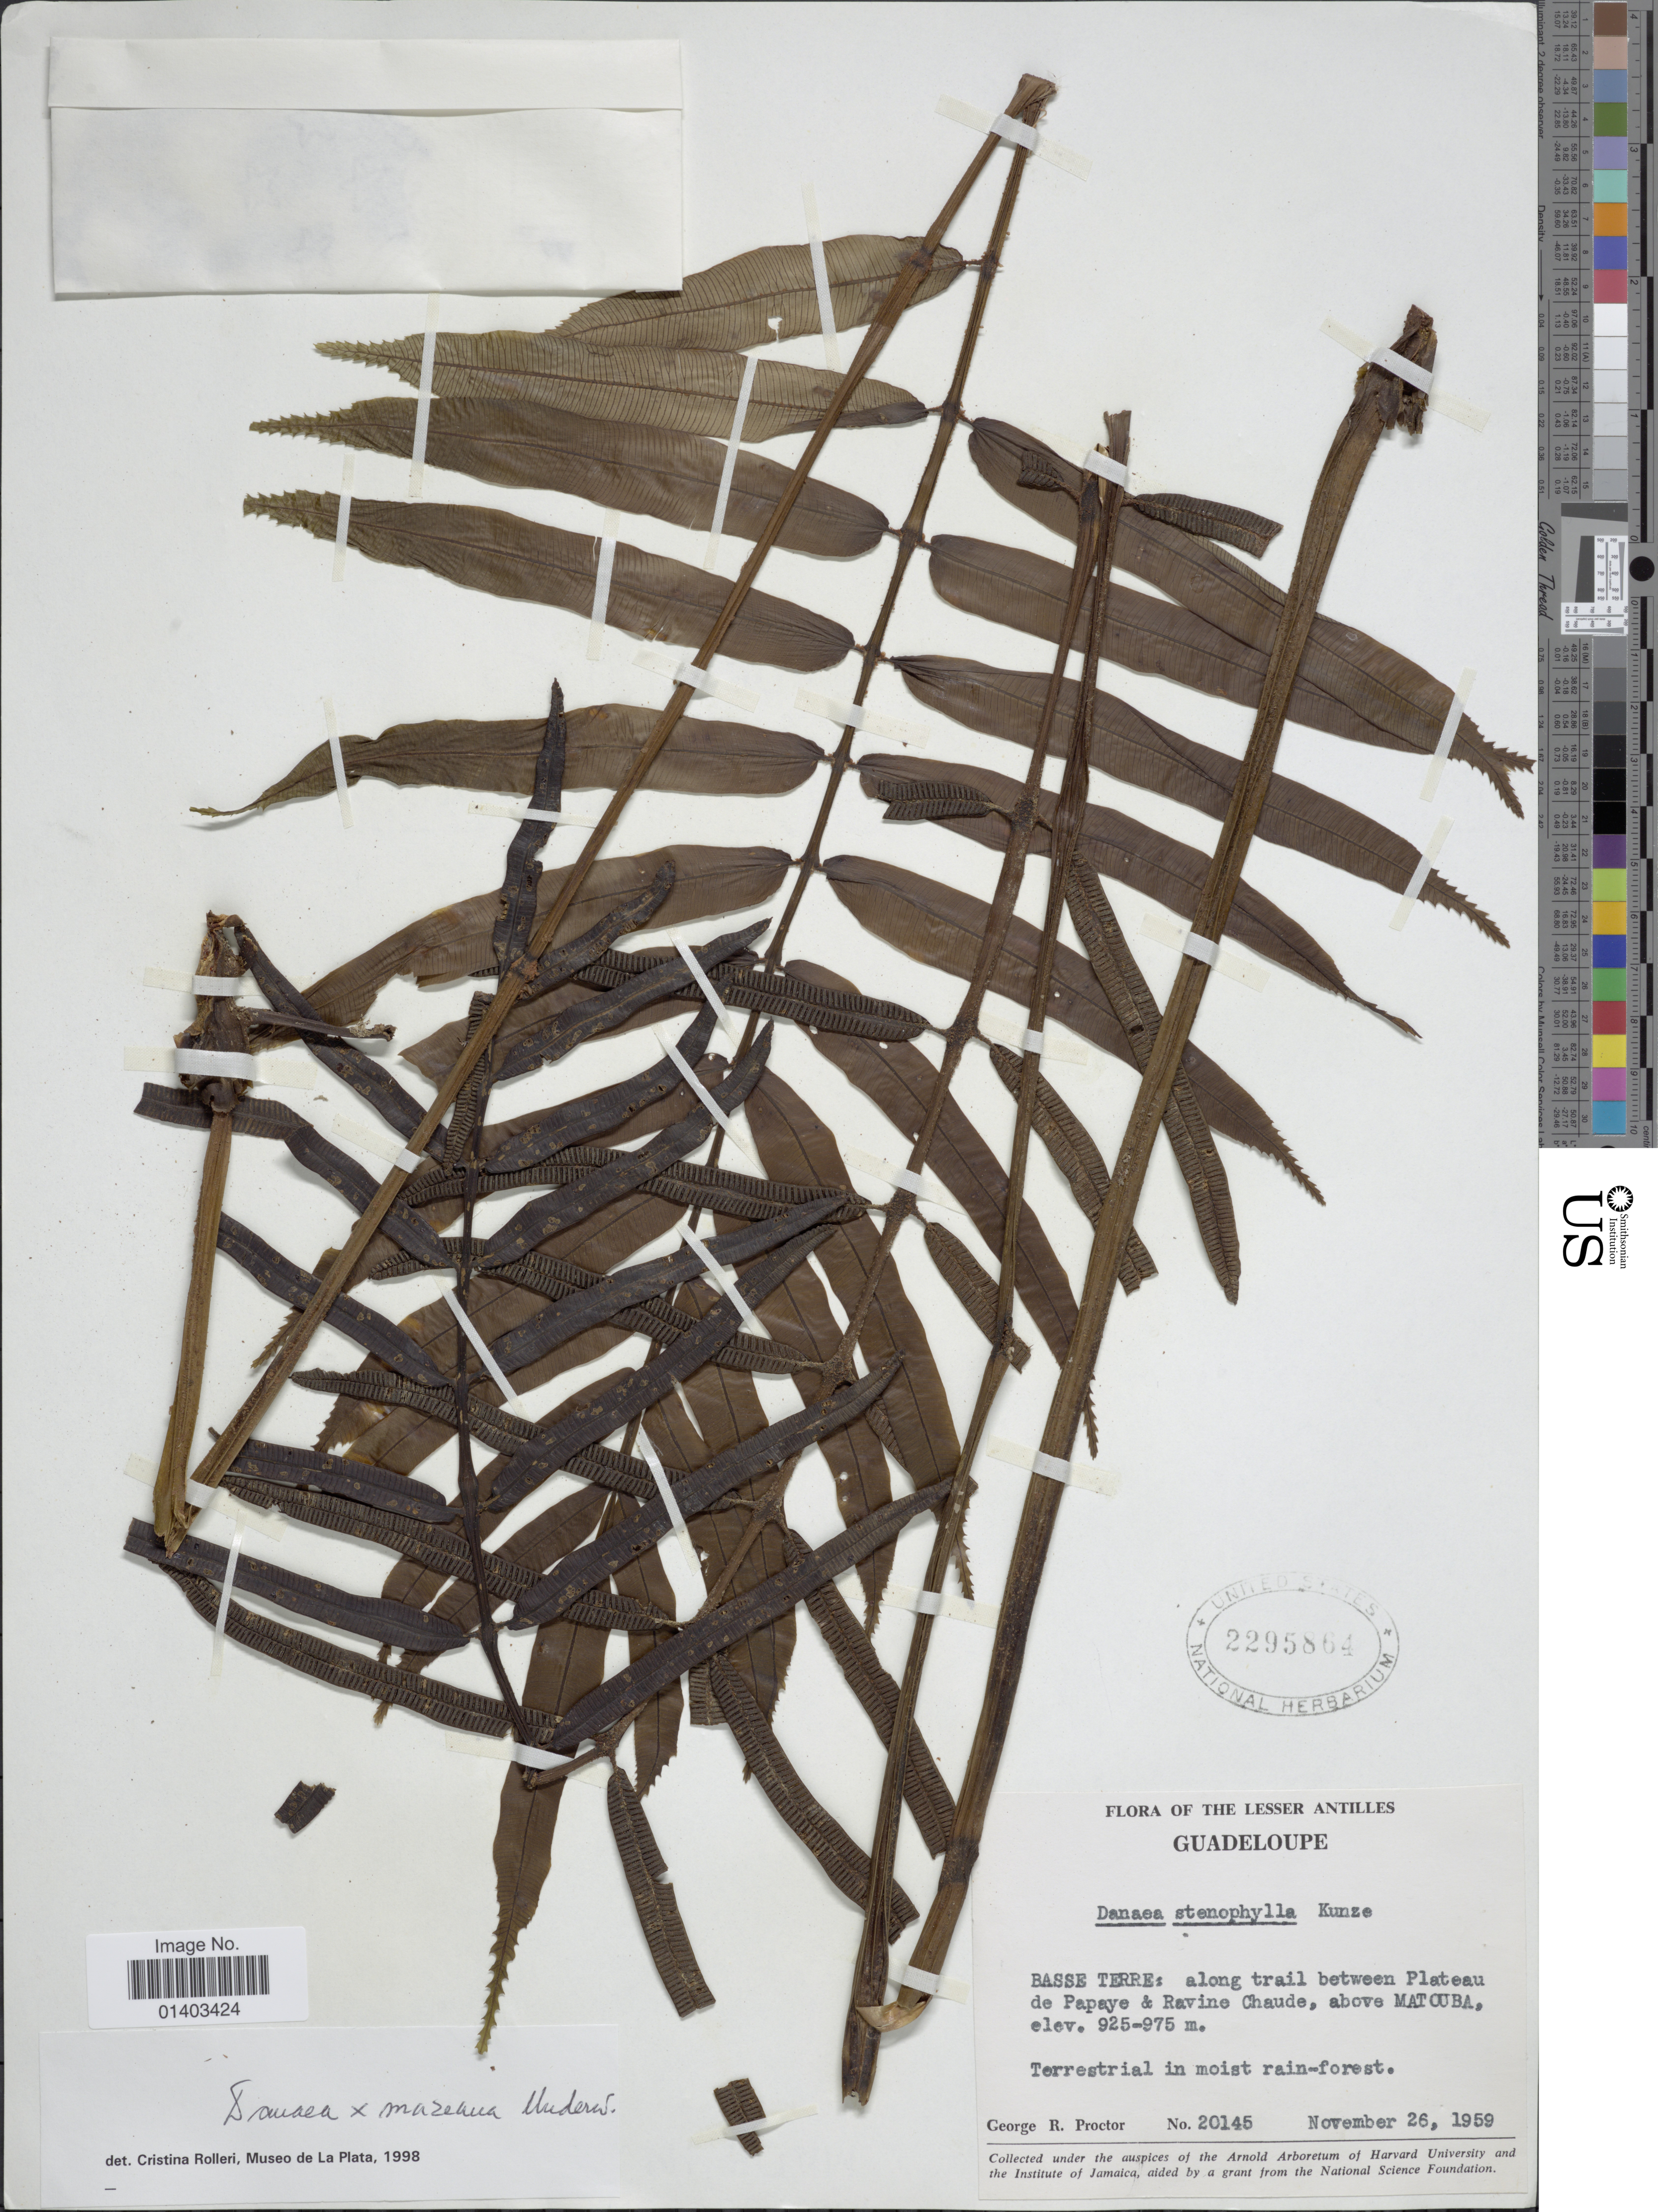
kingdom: Plantae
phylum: Tracheophyta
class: Polypodiopsida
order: Marattiales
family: Marattiaceae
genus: Danaea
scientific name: Danaea x manzeana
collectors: G. R. Proctor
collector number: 20145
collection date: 1959-11-26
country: Guadeloupe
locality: The Lesser Antilles, Basse Terre: along trail between Plateau de Papaye & Ravine Chaude, above Matcuba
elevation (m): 925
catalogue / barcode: US 2295864